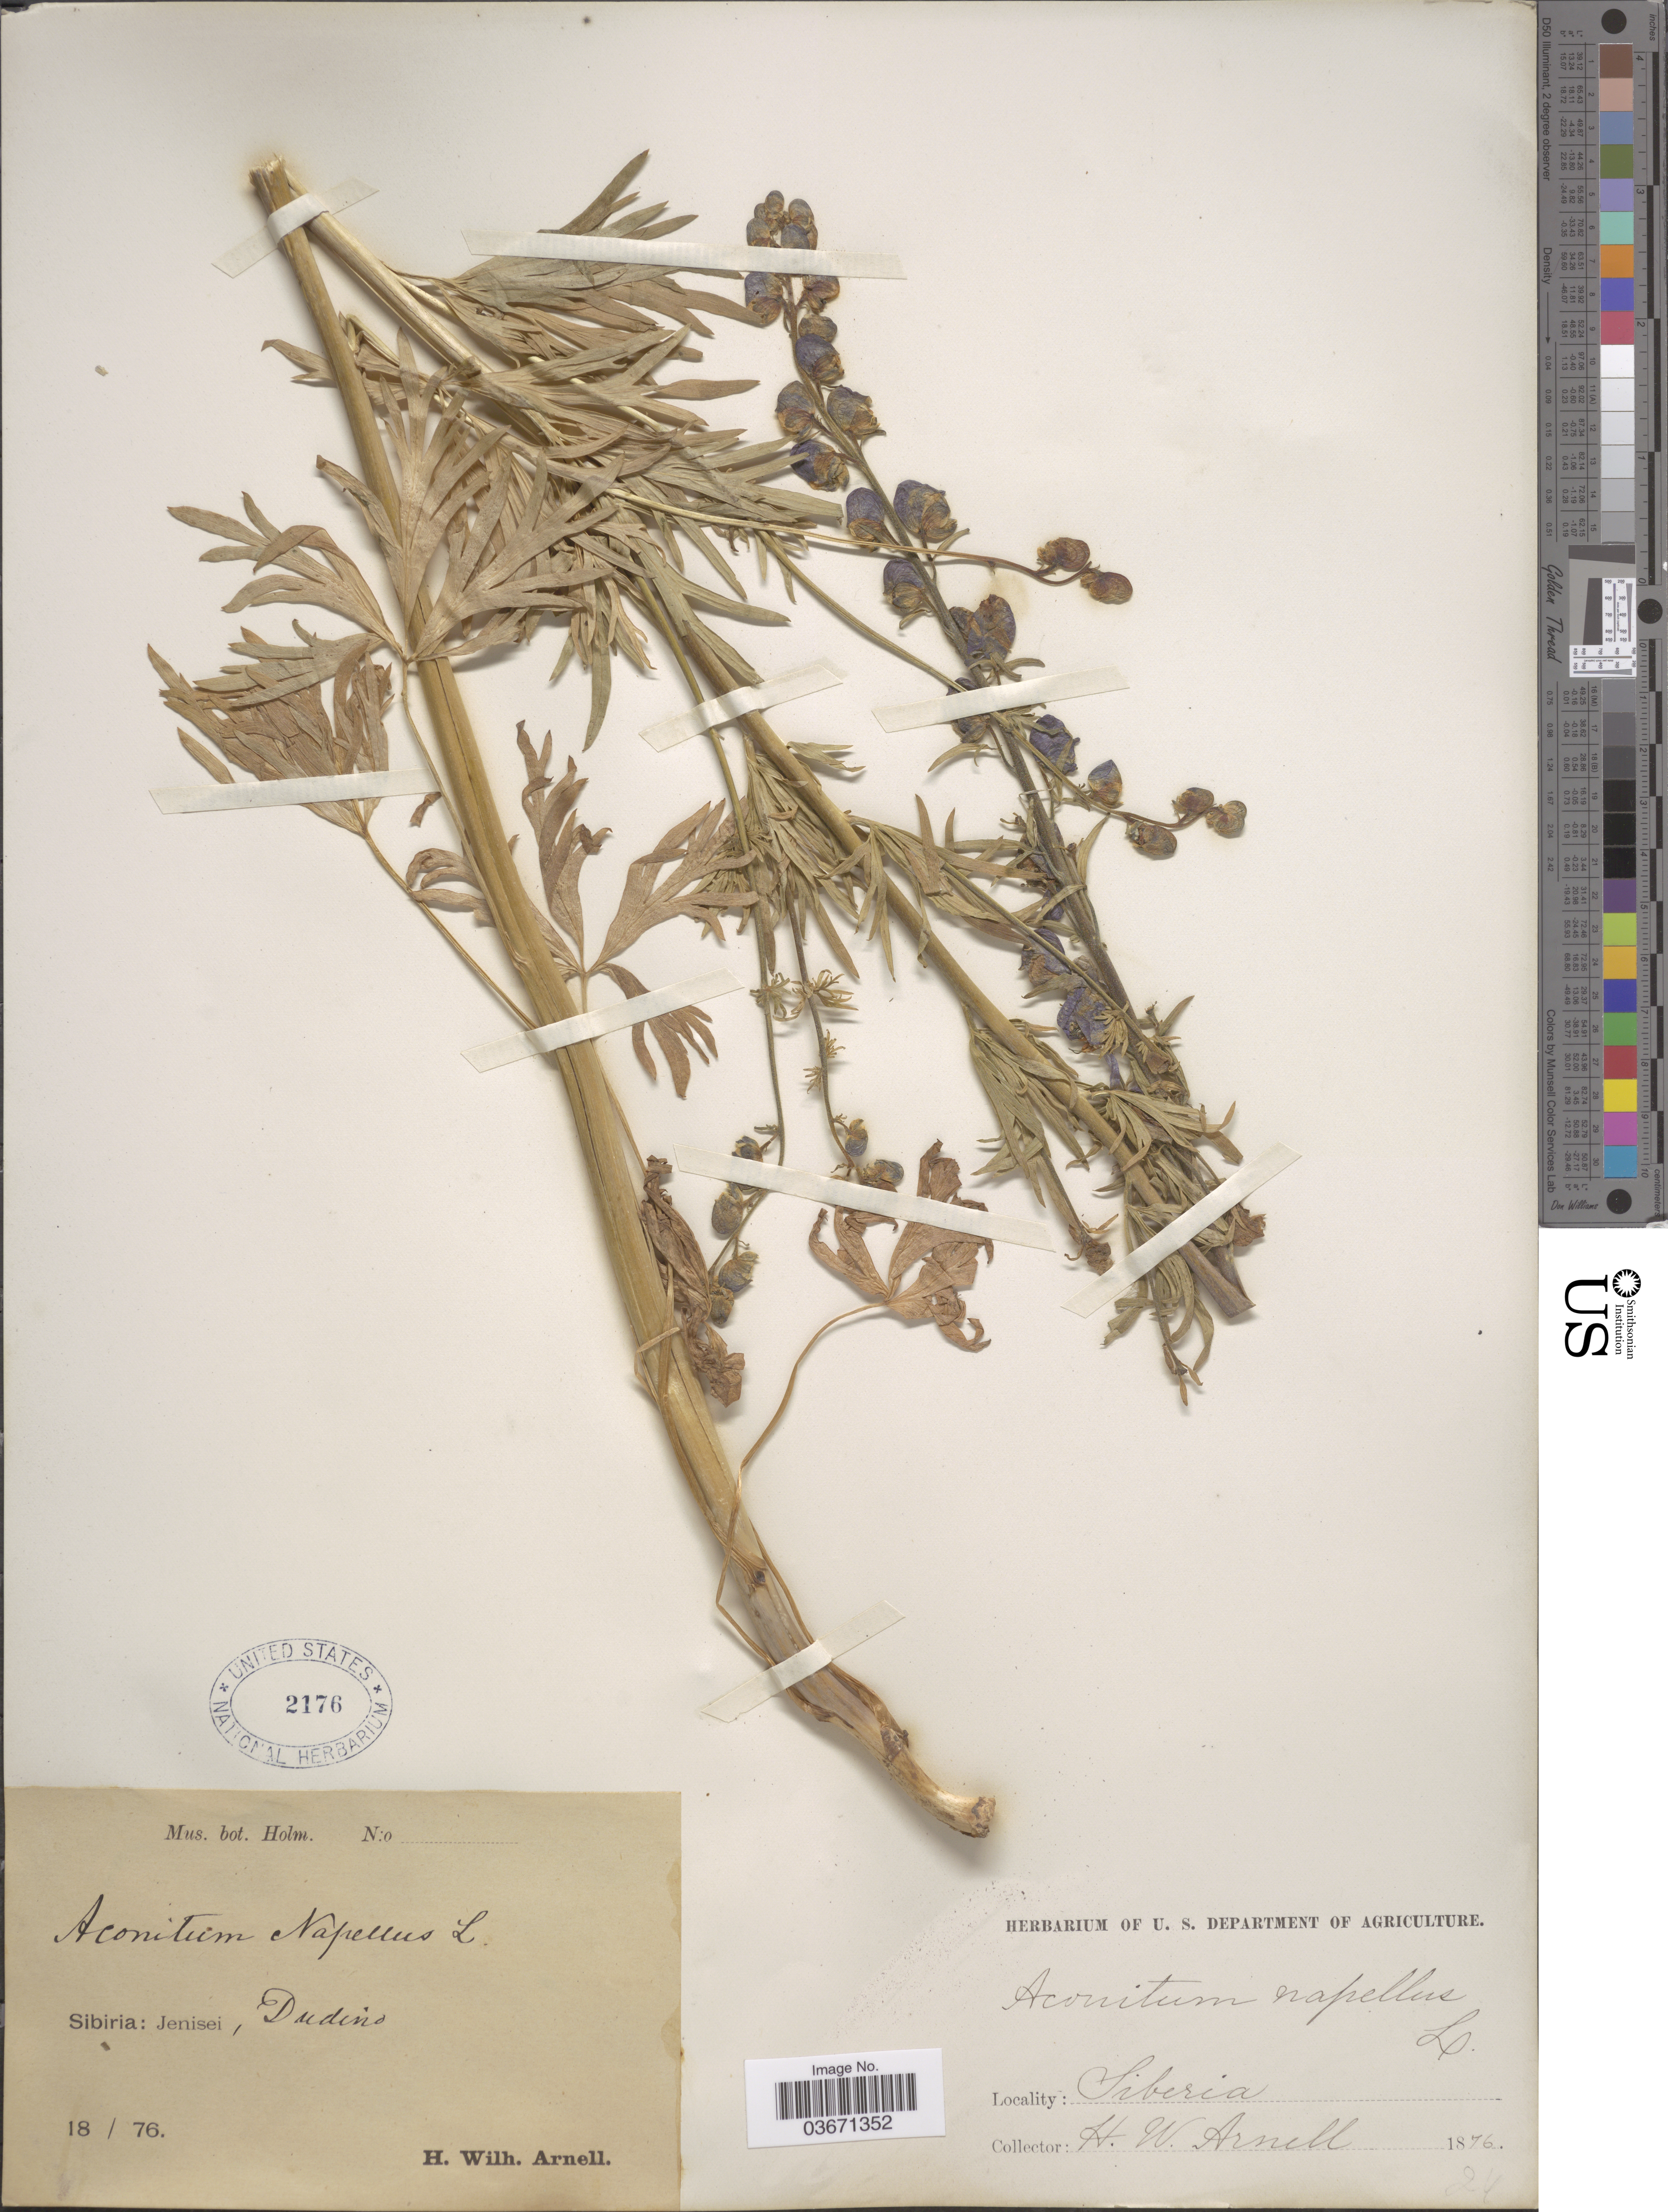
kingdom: Plantae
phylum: Tracheophyta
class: Magnoliopsida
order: Ranunculales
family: Ranunculaceae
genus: Aconitum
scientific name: Aconitum napellus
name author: L.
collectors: H. W. Arnell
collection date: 1876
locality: Sibiria: Jenisei, Dudino.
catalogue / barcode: US 2176